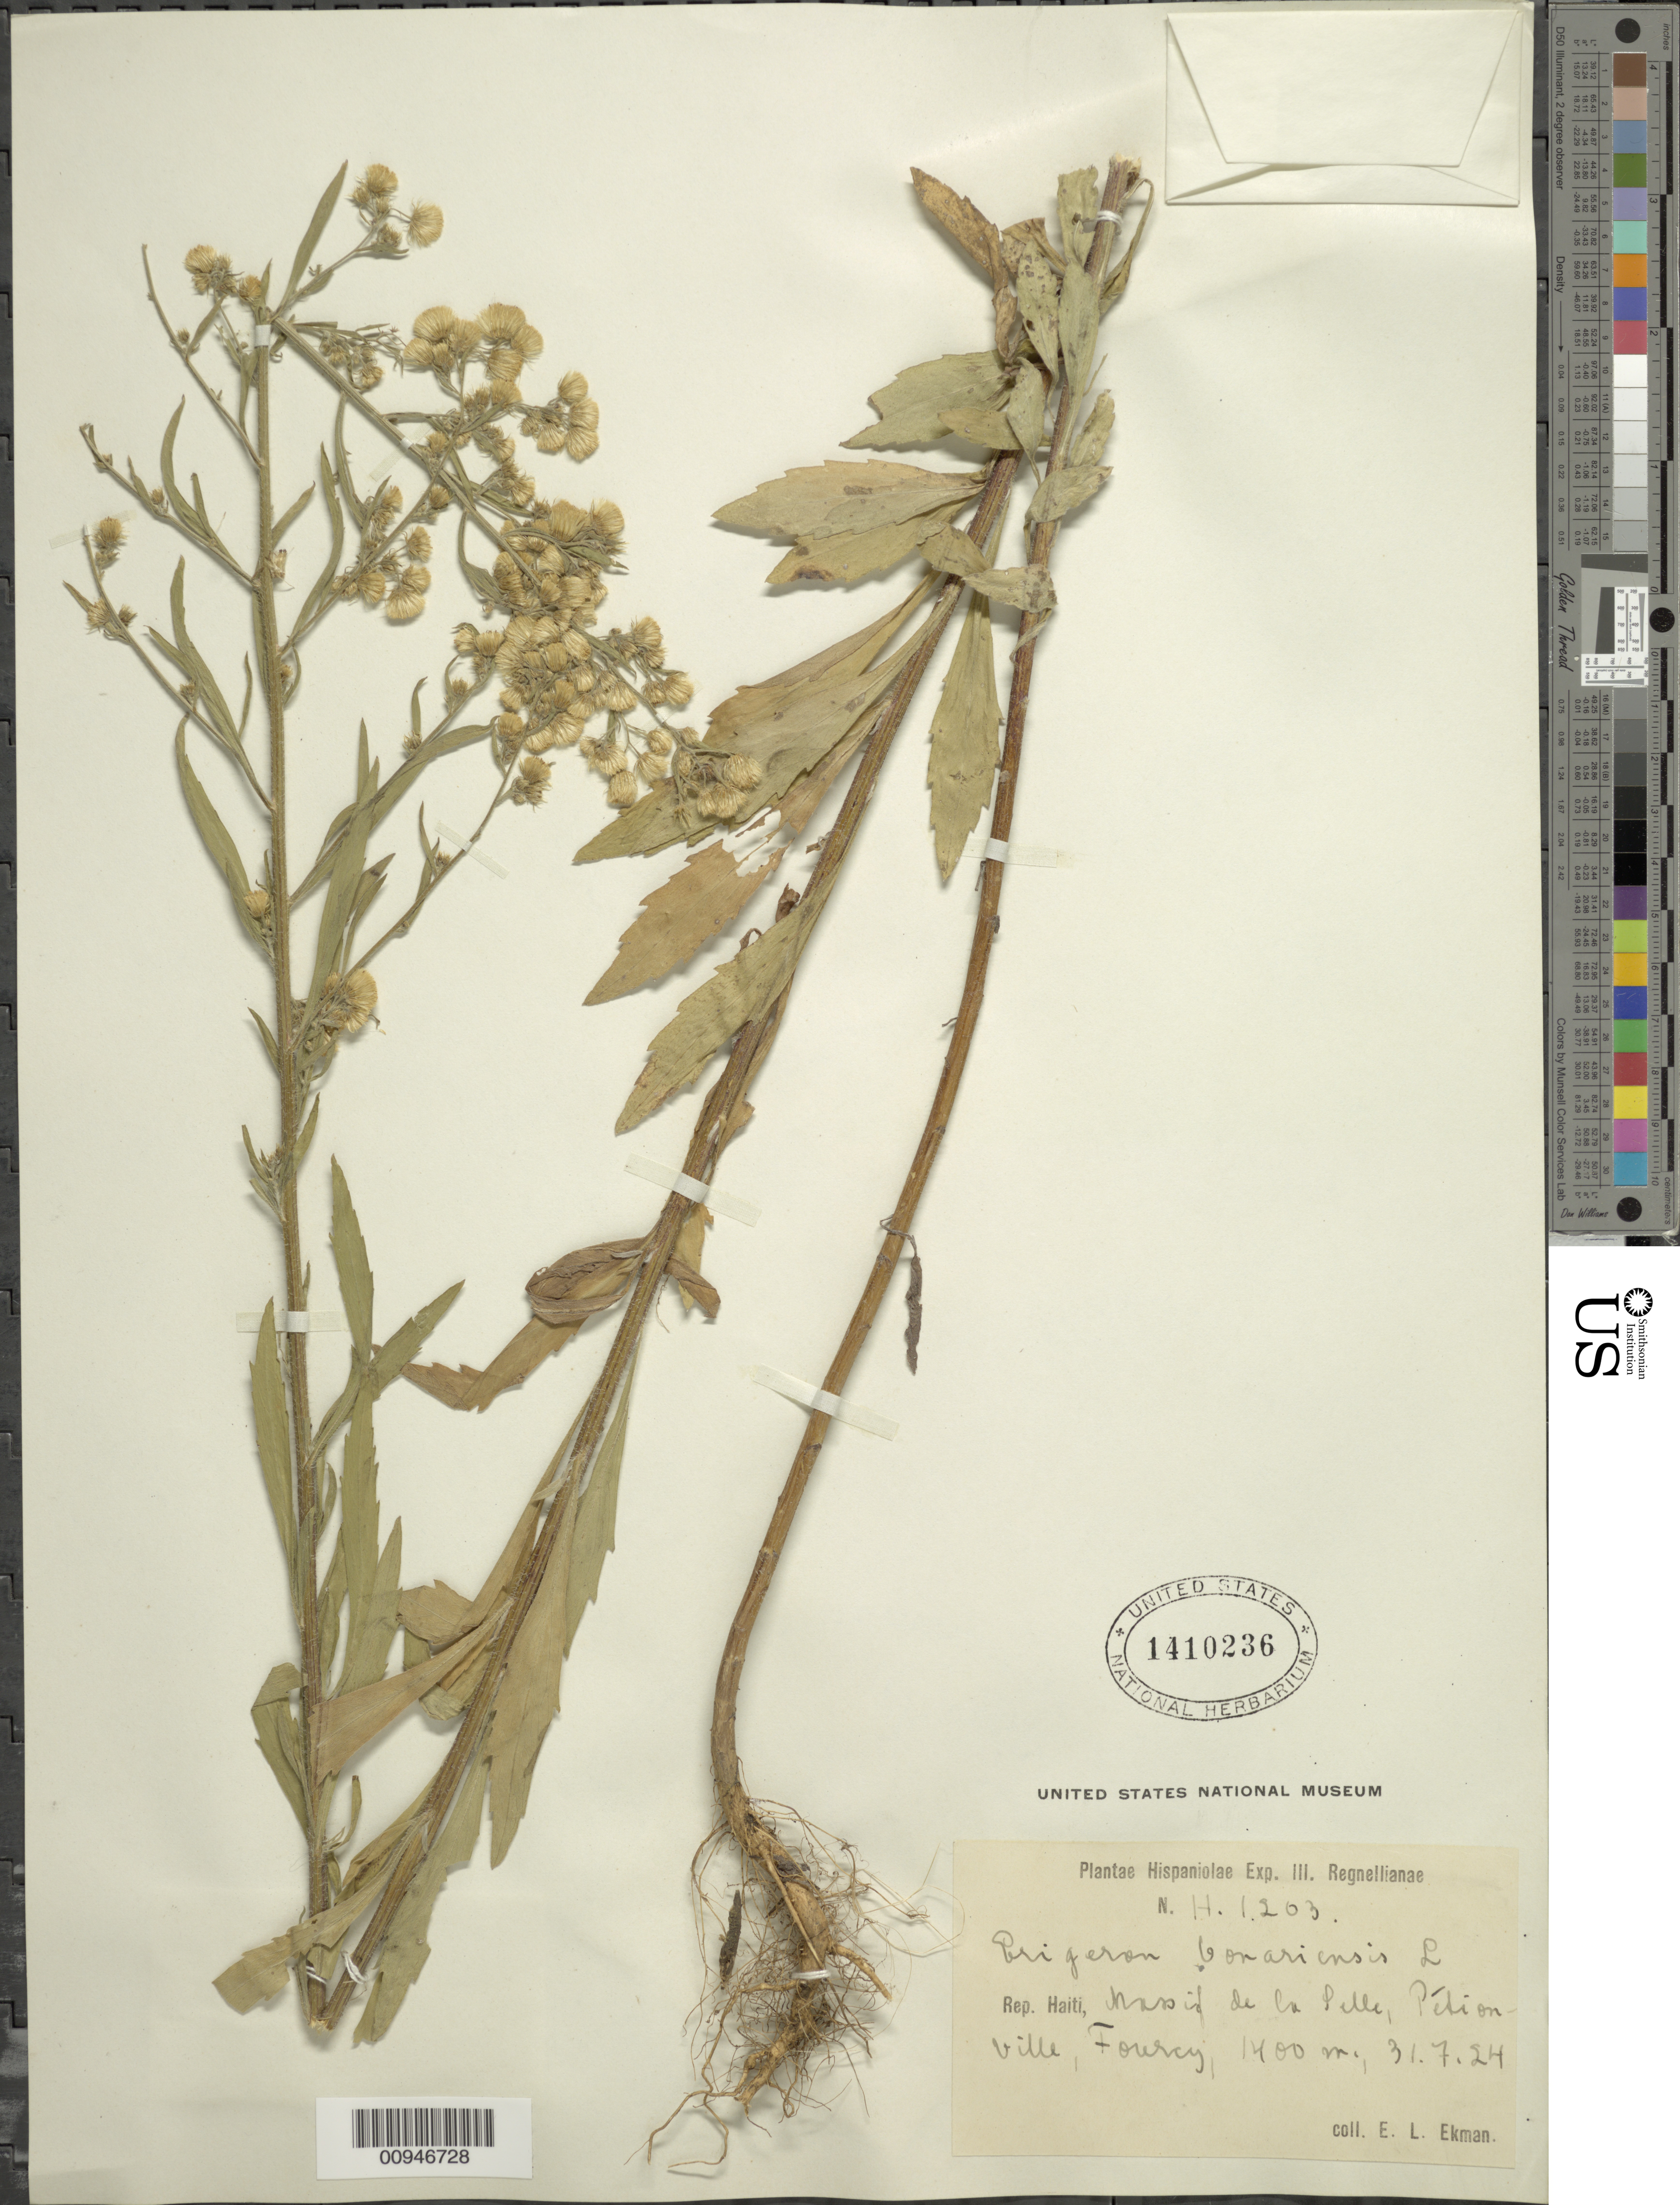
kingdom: Plantae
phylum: Tracheophyta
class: Magnoliopsida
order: Asterales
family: Asteraceae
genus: Conyza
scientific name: Conyza bonariensis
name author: (L.) Cronq.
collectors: E. L. Ekman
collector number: H 1203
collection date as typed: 31 Jul 1924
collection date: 1924-07-31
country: Haiti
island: Hispaniola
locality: Massif de la Selle, Pétionville, Fourcy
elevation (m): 1400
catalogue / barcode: US 1410236